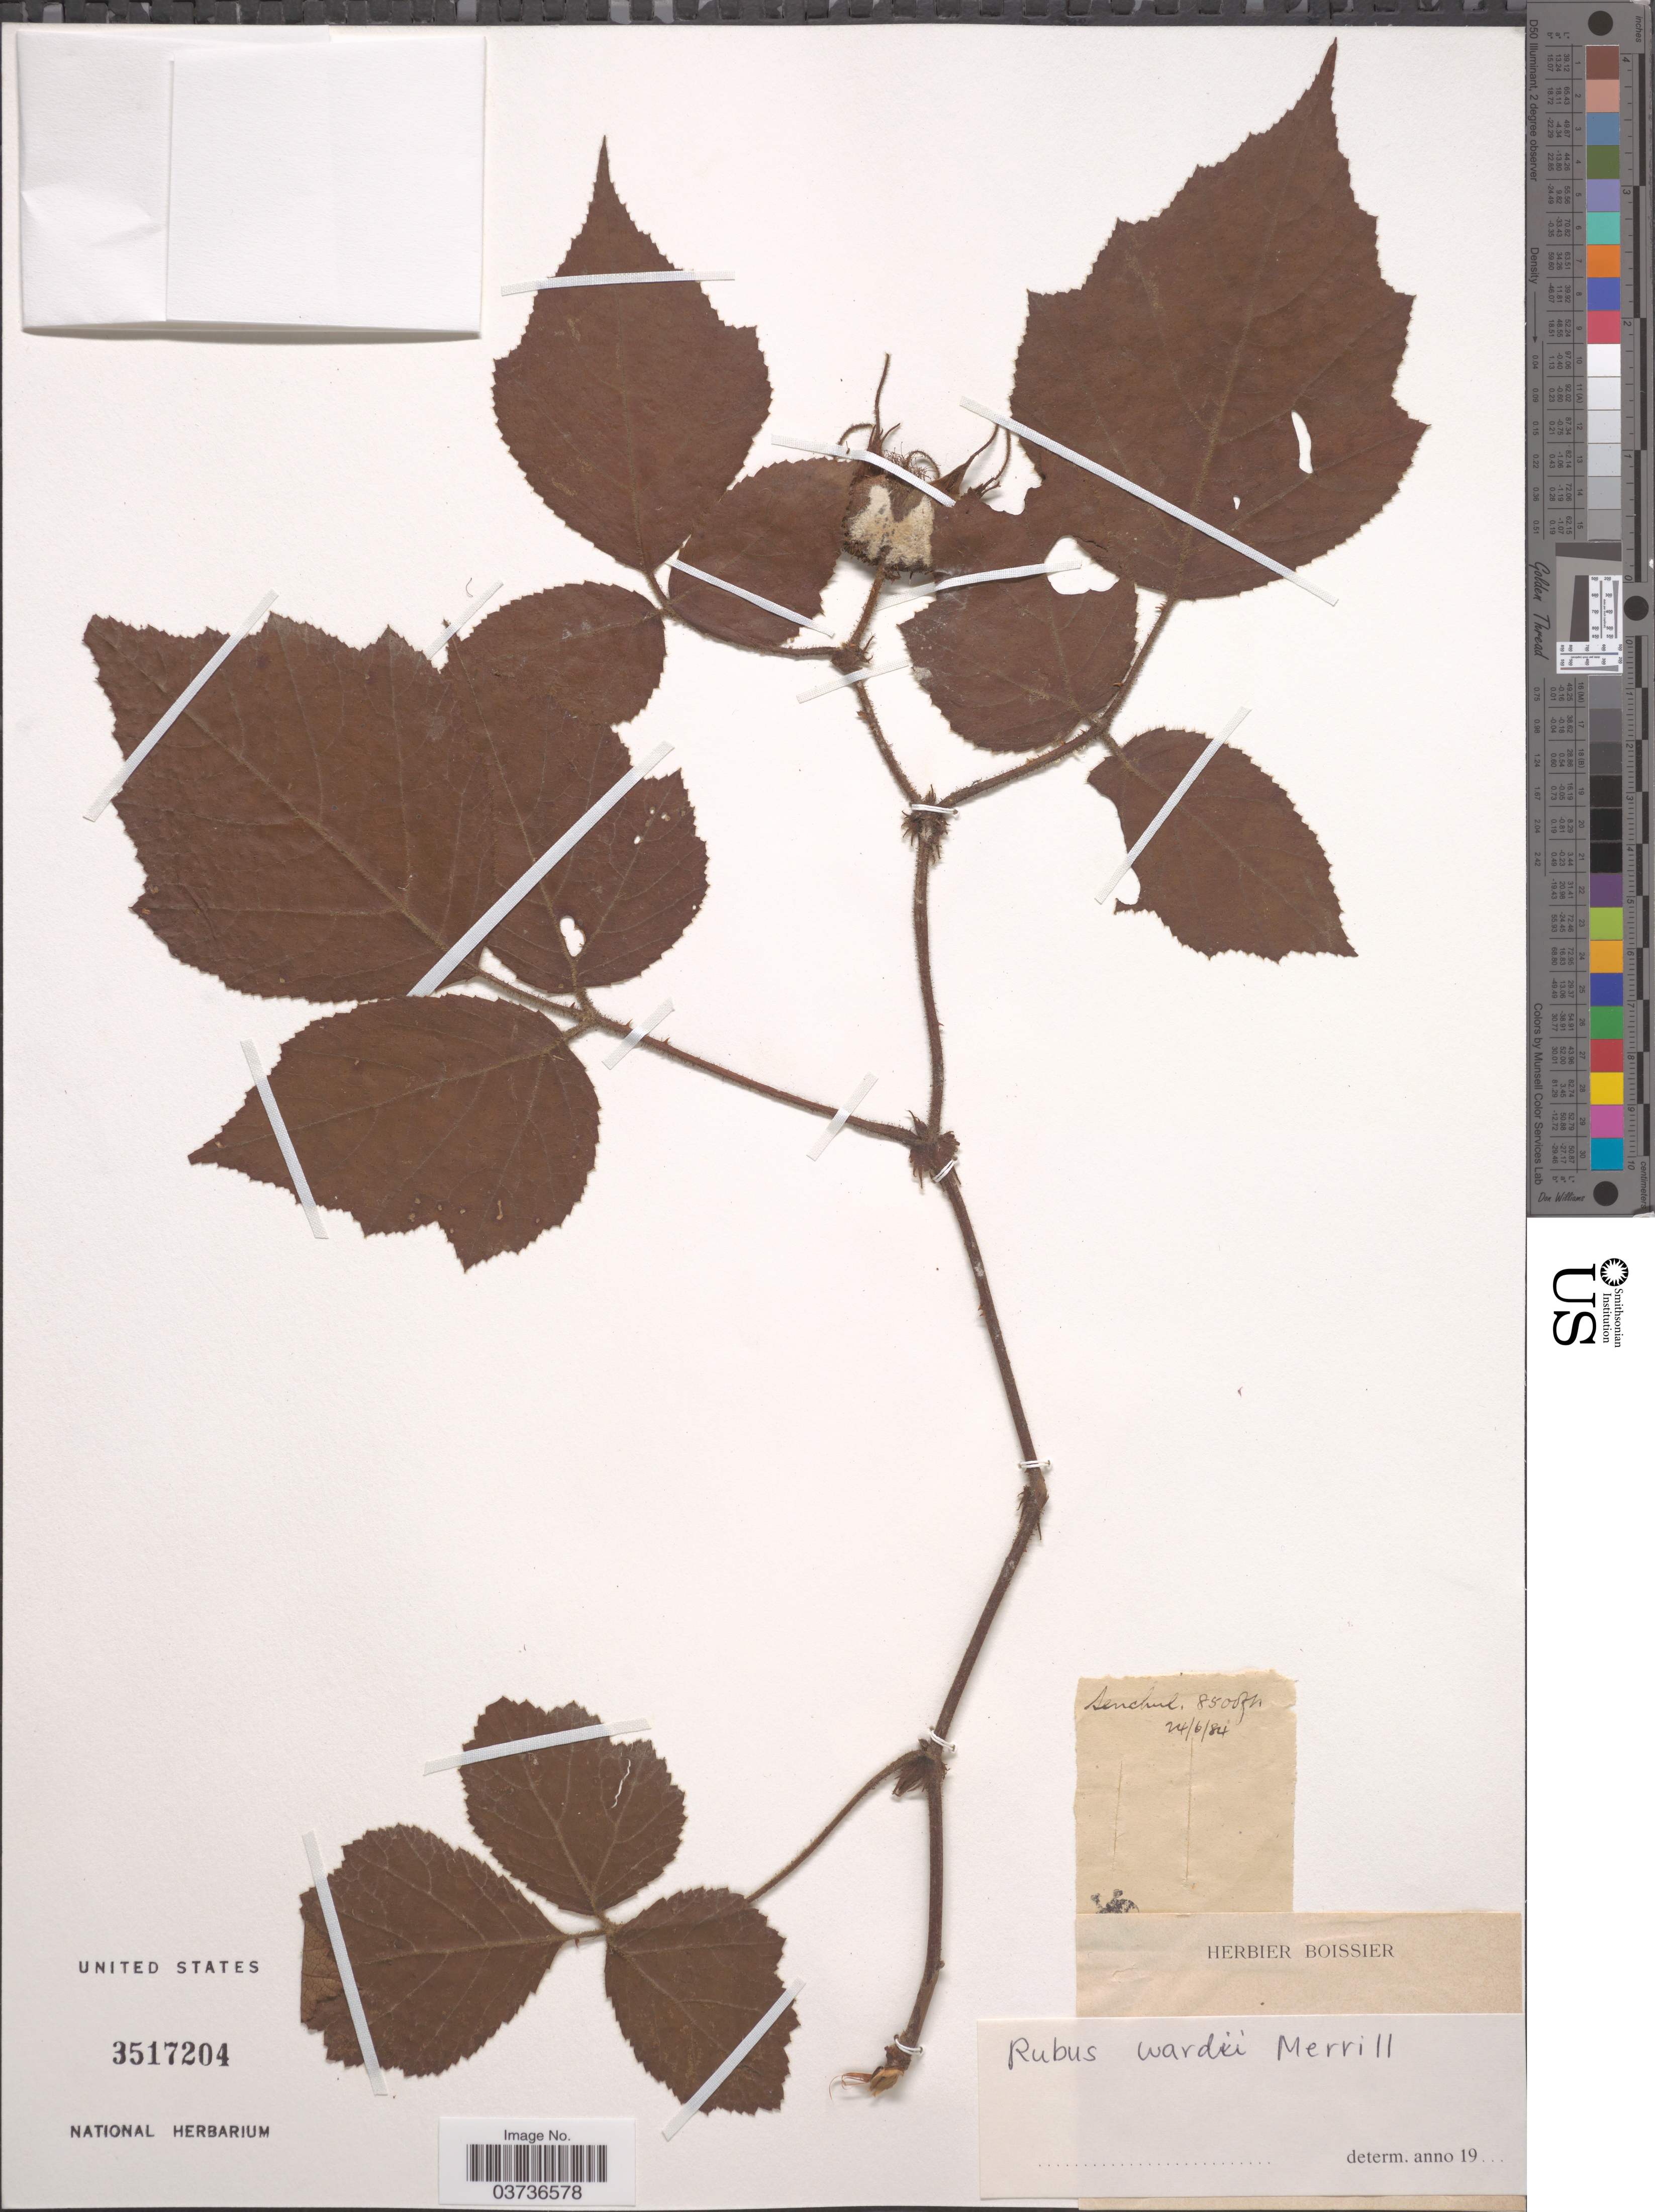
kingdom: Plantae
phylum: Tracheophyta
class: Magnoliopsida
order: Rosales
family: Rosaceae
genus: Rubus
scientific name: Rubus wardii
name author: Merr.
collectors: ex herb. E. Boissier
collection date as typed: Transcribed d/m/y: 24/6/84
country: India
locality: Senchul.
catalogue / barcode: US 3517204